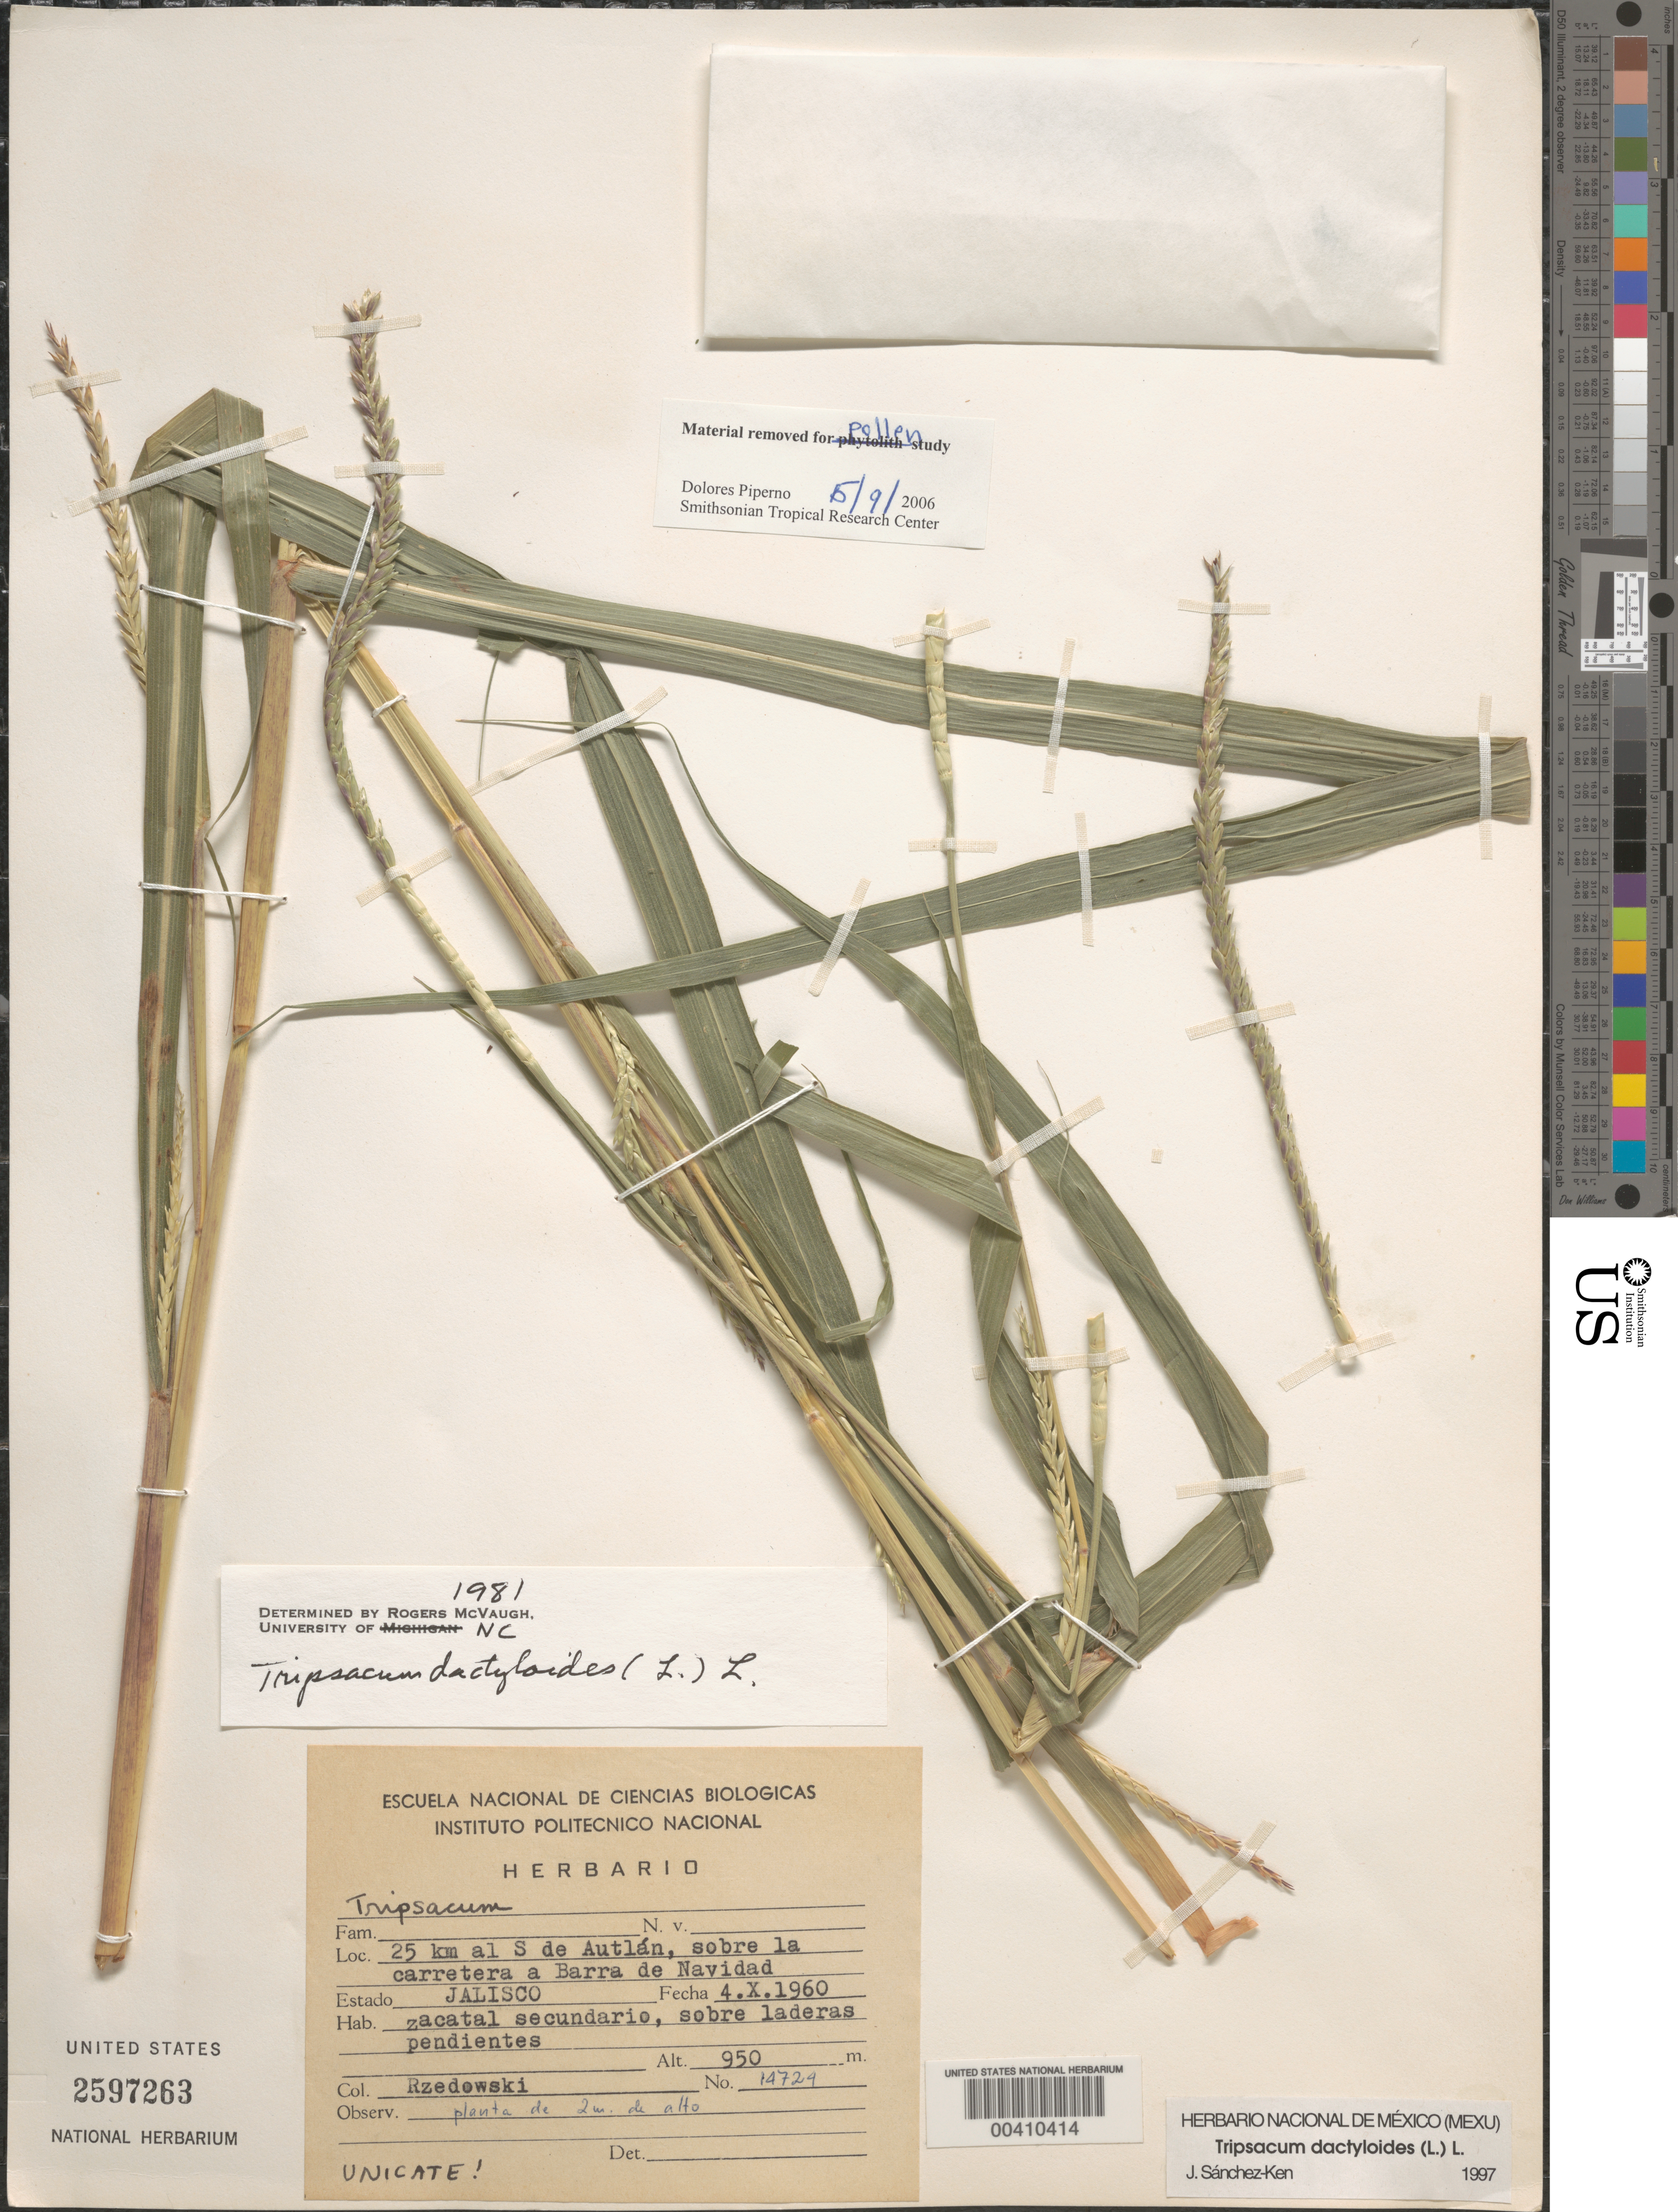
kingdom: Plantae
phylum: Tracheophyta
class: Liliopsida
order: Poales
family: Poaceae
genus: Tripsacum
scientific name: Tripsacum dactyloides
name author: (L.) L.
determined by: McVaugh, R.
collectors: J. Rzedowski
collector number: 14724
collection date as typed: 4 Oct 1960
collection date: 1960-10-04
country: Mexico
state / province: Jalisco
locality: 25 km S of Autlán, along the hwy to Barra de Navidad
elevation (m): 950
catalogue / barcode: US 2597263